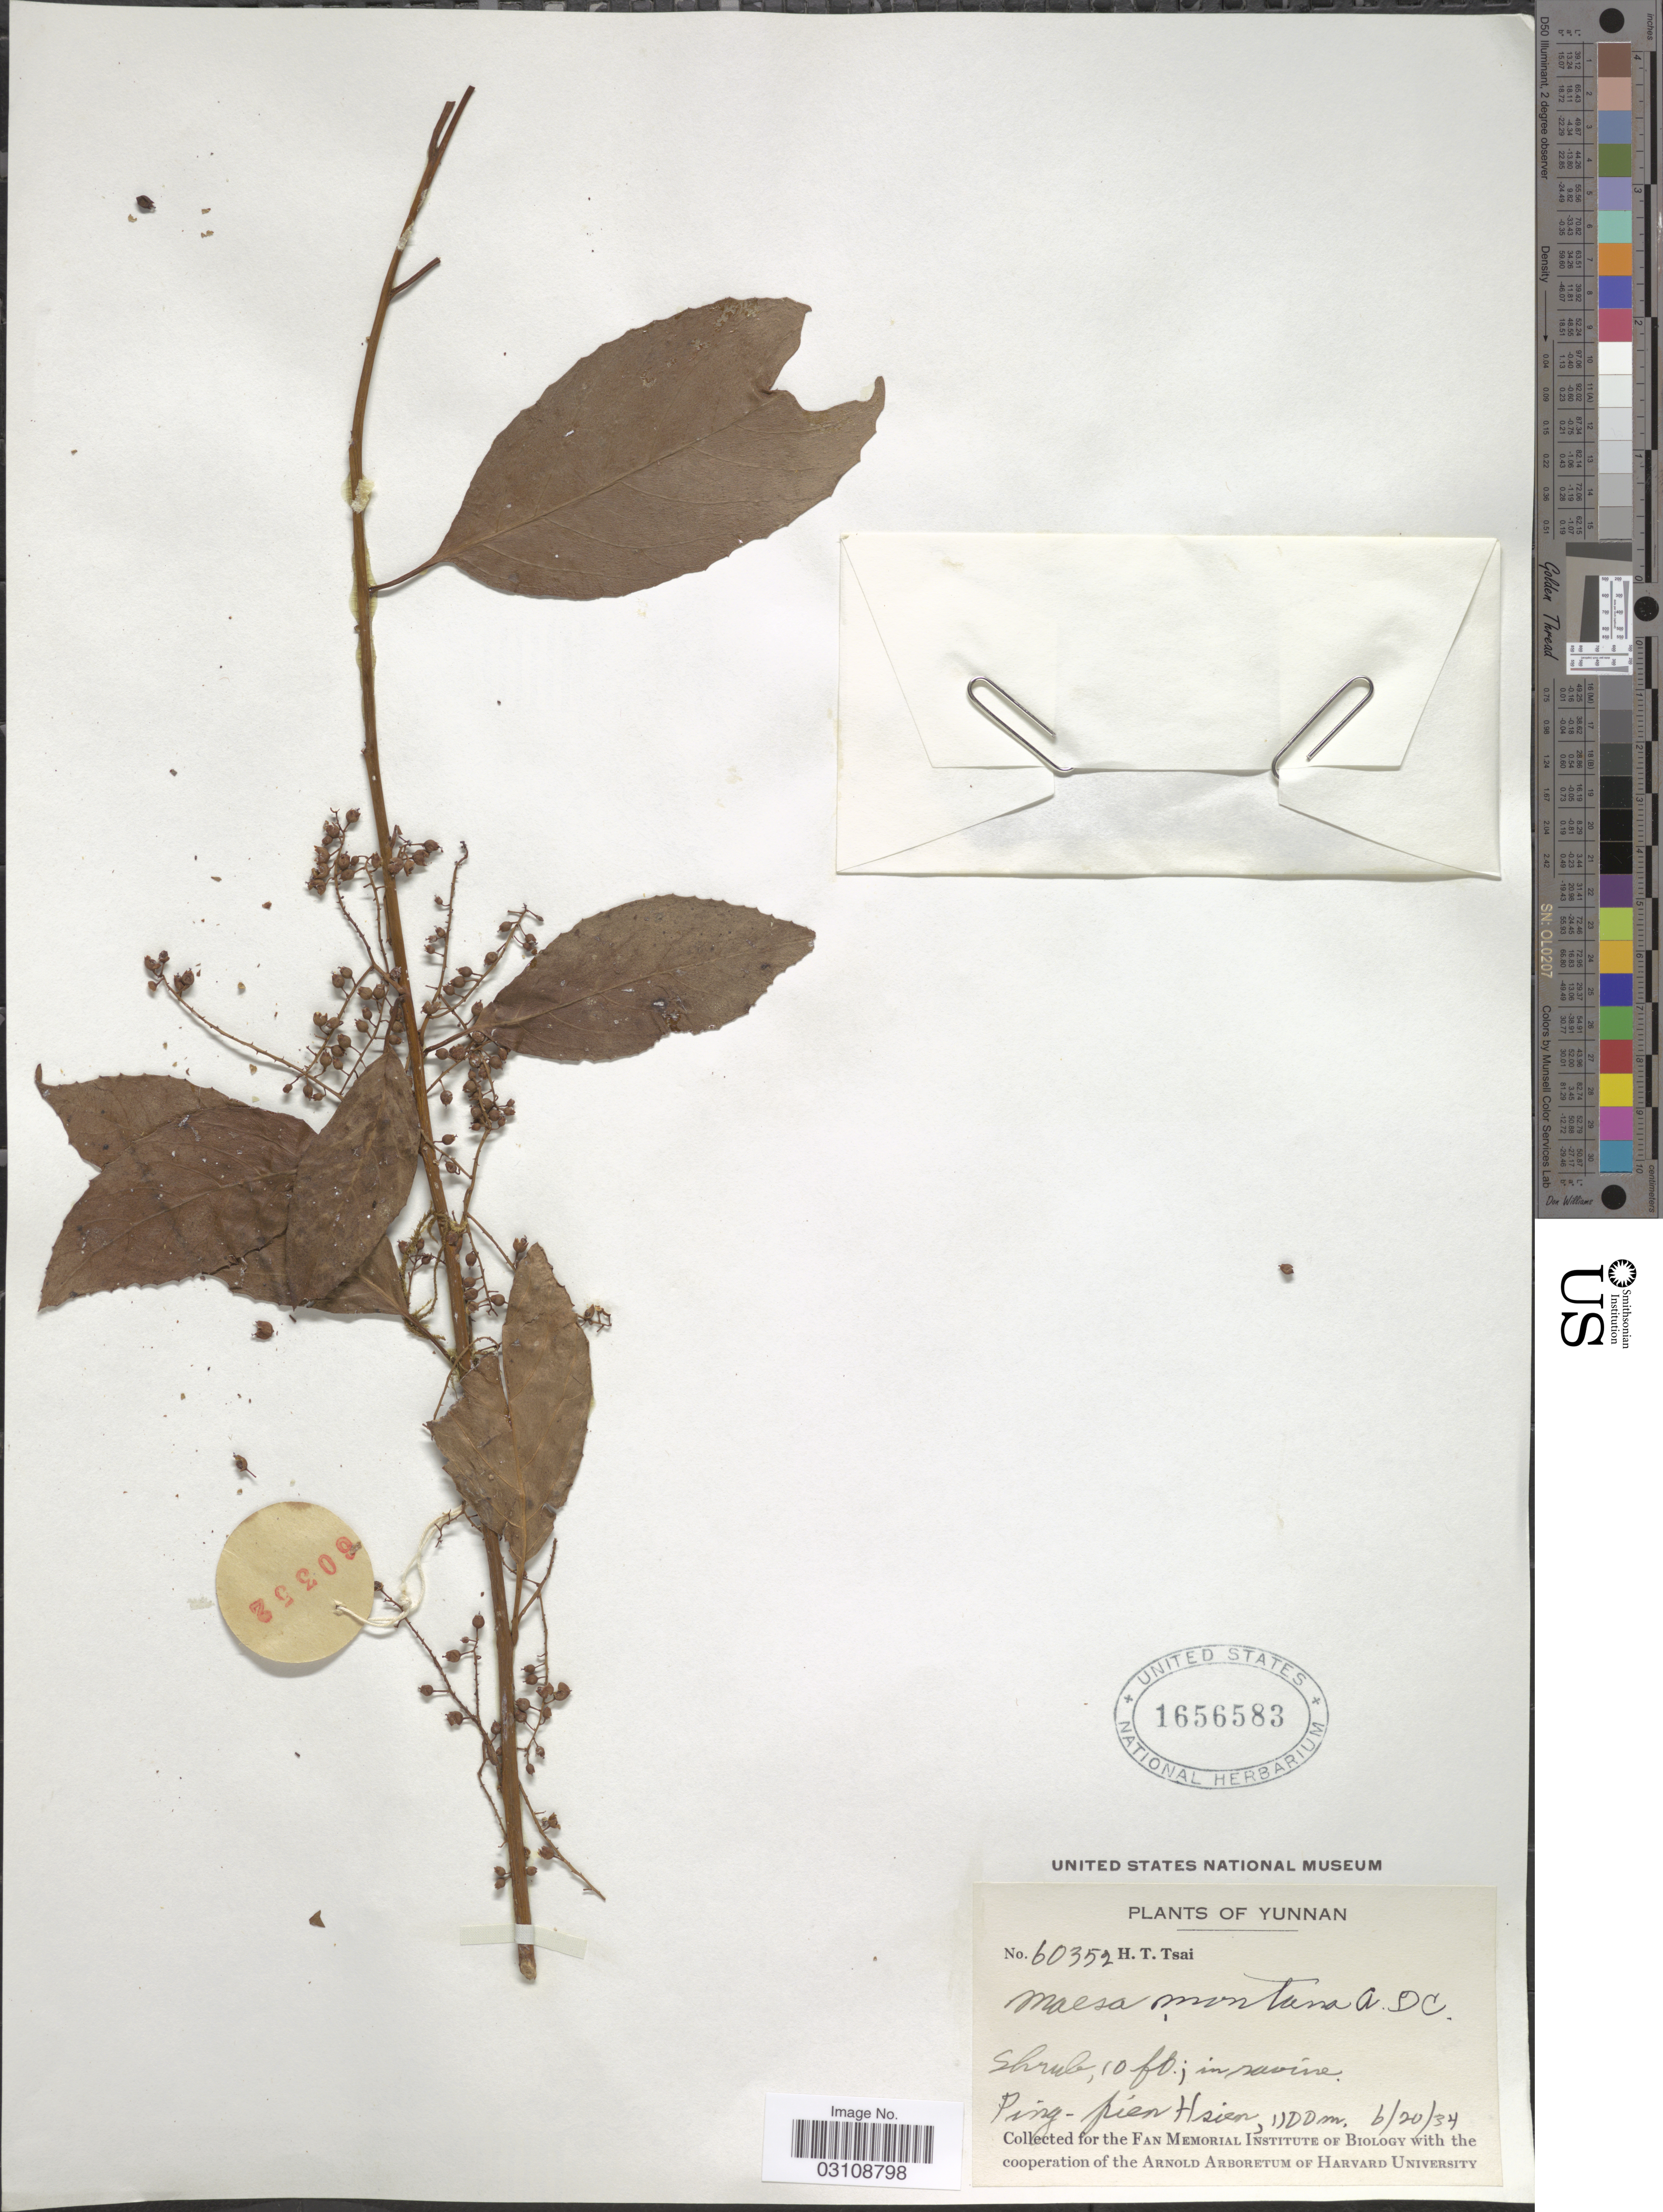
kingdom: Plantae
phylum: Tracheophyta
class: Magnoliopsida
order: Ericales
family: Primulaceae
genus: Maesa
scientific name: Maesa montana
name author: A. DC.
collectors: H. Tsai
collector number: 60352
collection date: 1934-06-20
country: China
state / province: Yunnan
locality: Ping-pien Hsien.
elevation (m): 1100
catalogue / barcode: US 1656583